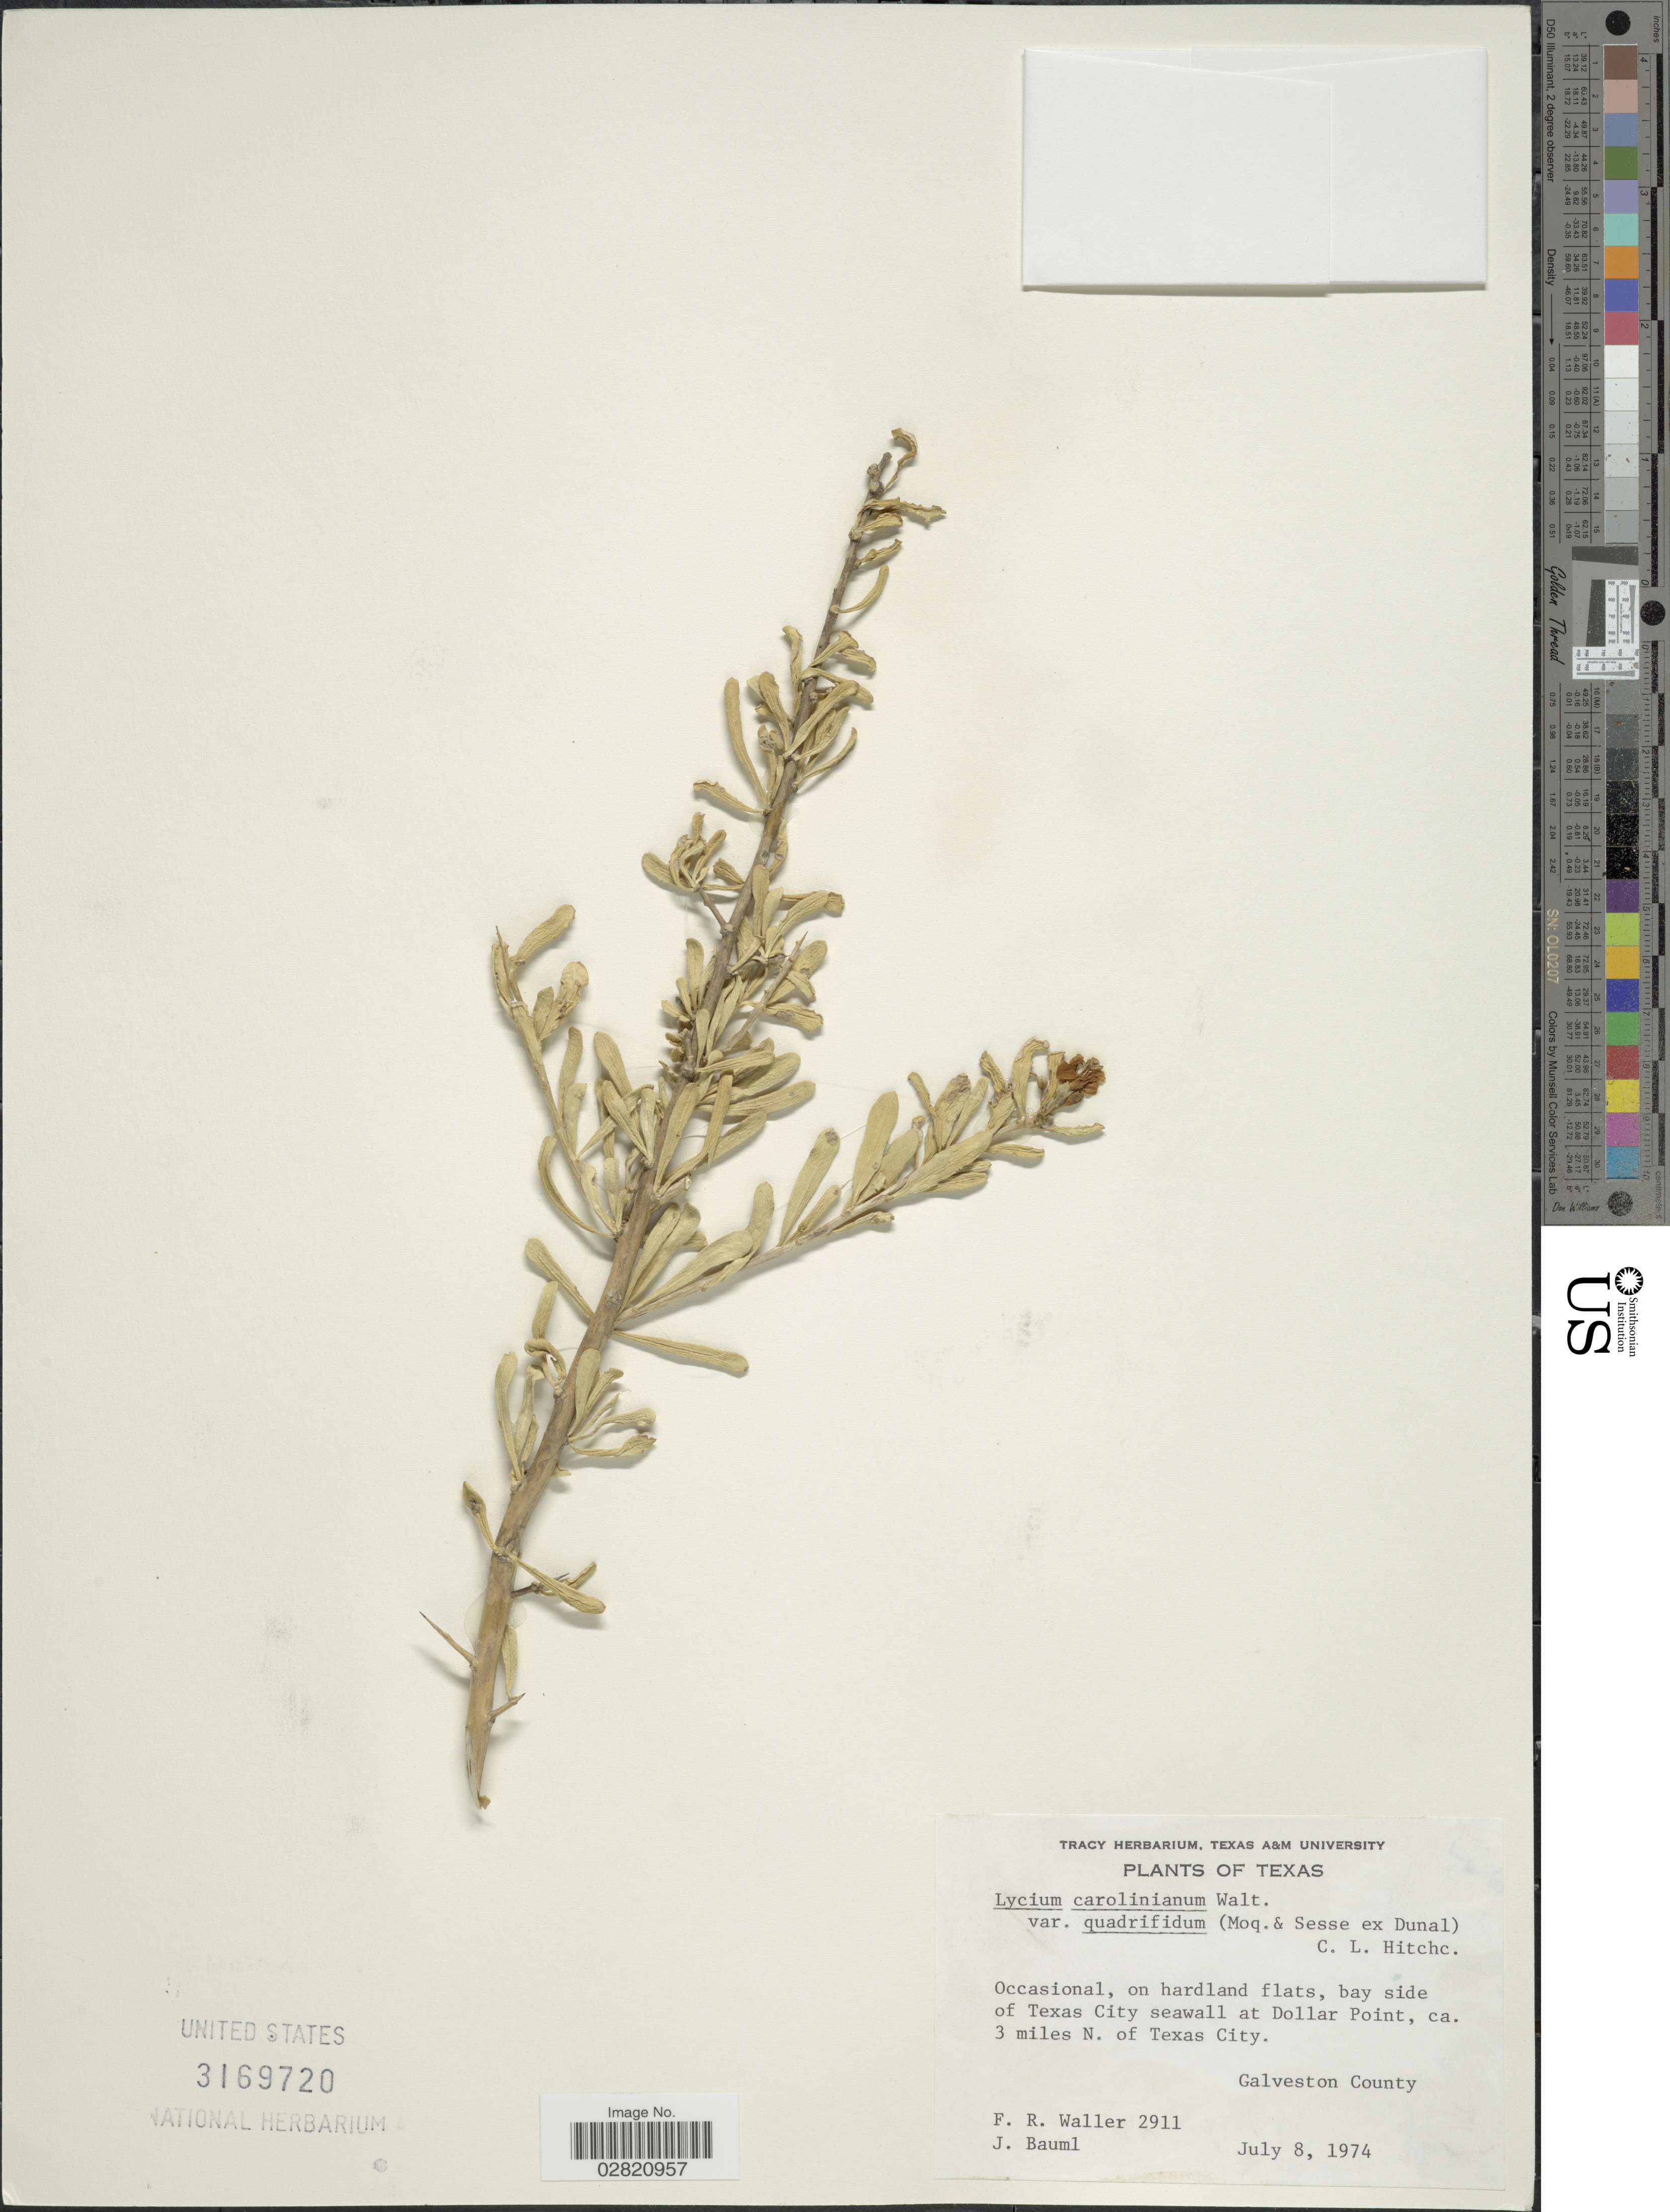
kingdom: Plantae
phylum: Tracheophyta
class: Magnoliopsida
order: Solanales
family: Solanaceae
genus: Lycium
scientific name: Lycium carolinianum var. quadrifidum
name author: Walter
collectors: F. R. Waller & J. Bauml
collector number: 2911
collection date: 1974-07-08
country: United States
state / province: Texas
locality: Bay side Texas City seawall at Dollar Point, ca. 3 miles N. of Texas City, Galveston County.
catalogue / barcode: US 3169720